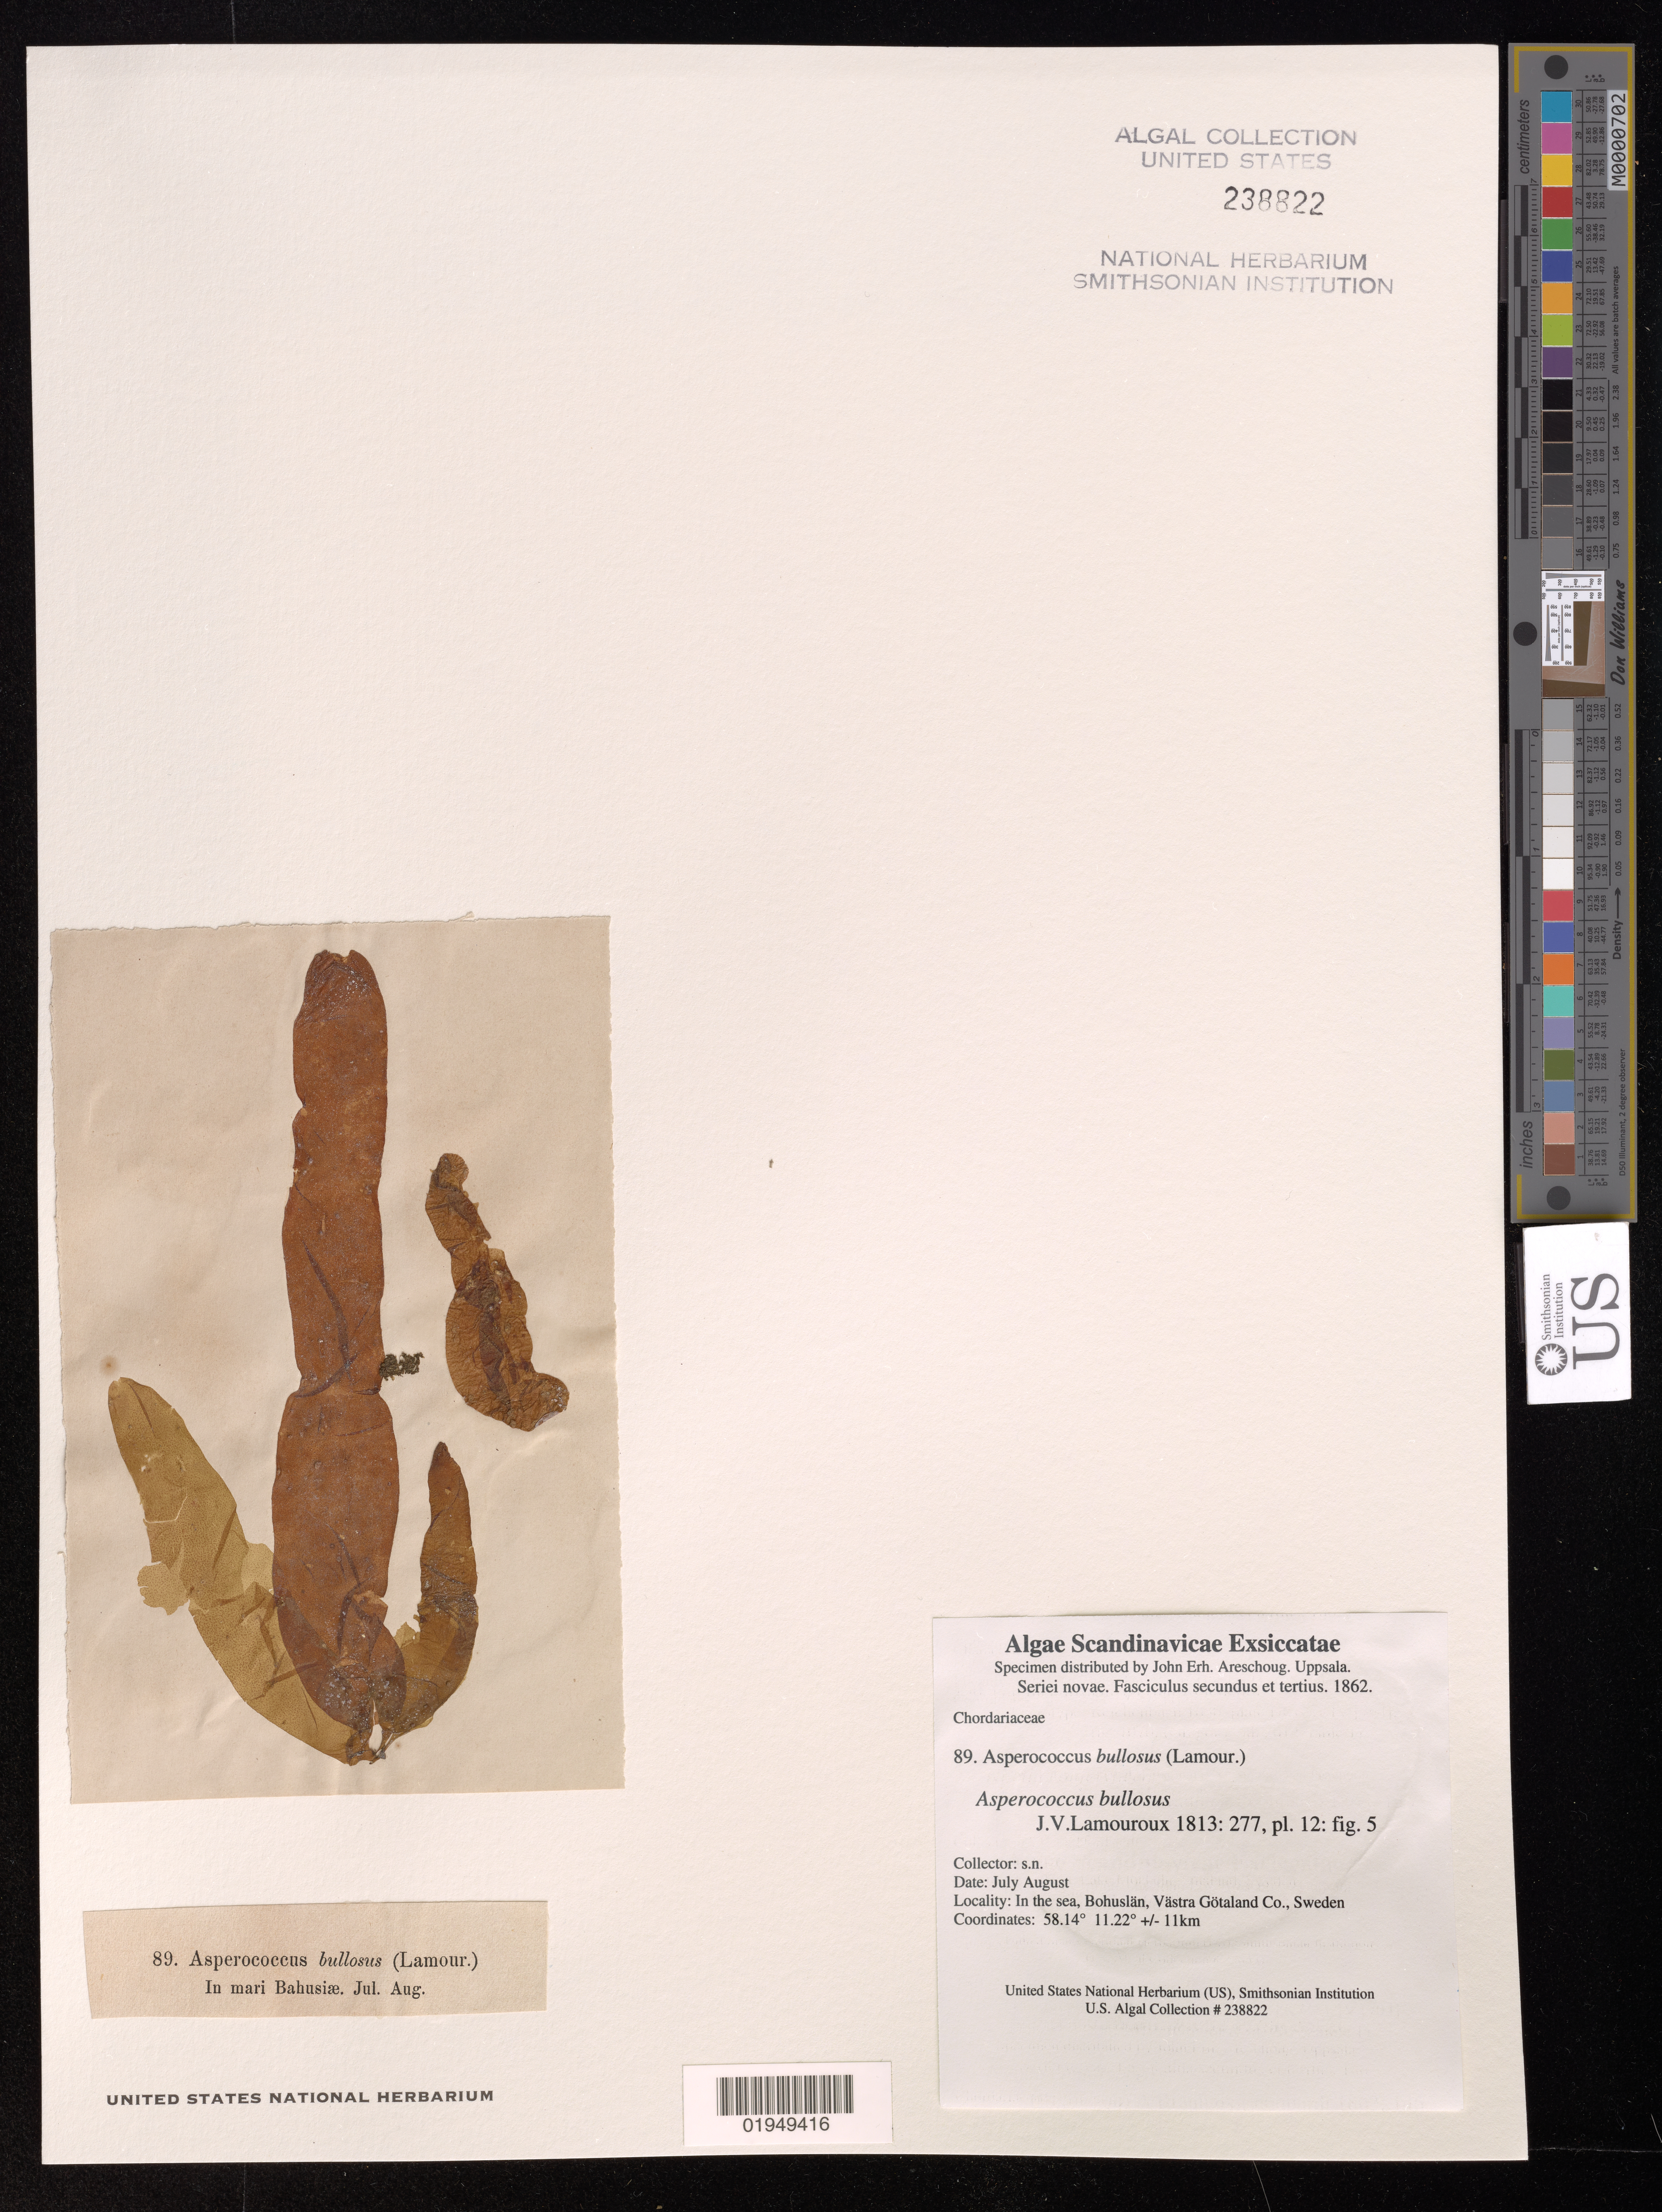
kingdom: Chromista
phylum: Ochrophyta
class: Phaeophyceae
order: Ectocarpales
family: Chordariaceae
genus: Asperococcus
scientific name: Asperococcus bullosus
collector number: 89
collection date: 1862-07/1862-08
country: Sweden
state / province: Västra Götaland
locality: in the sea, Bohuslan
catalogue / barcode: US 238822